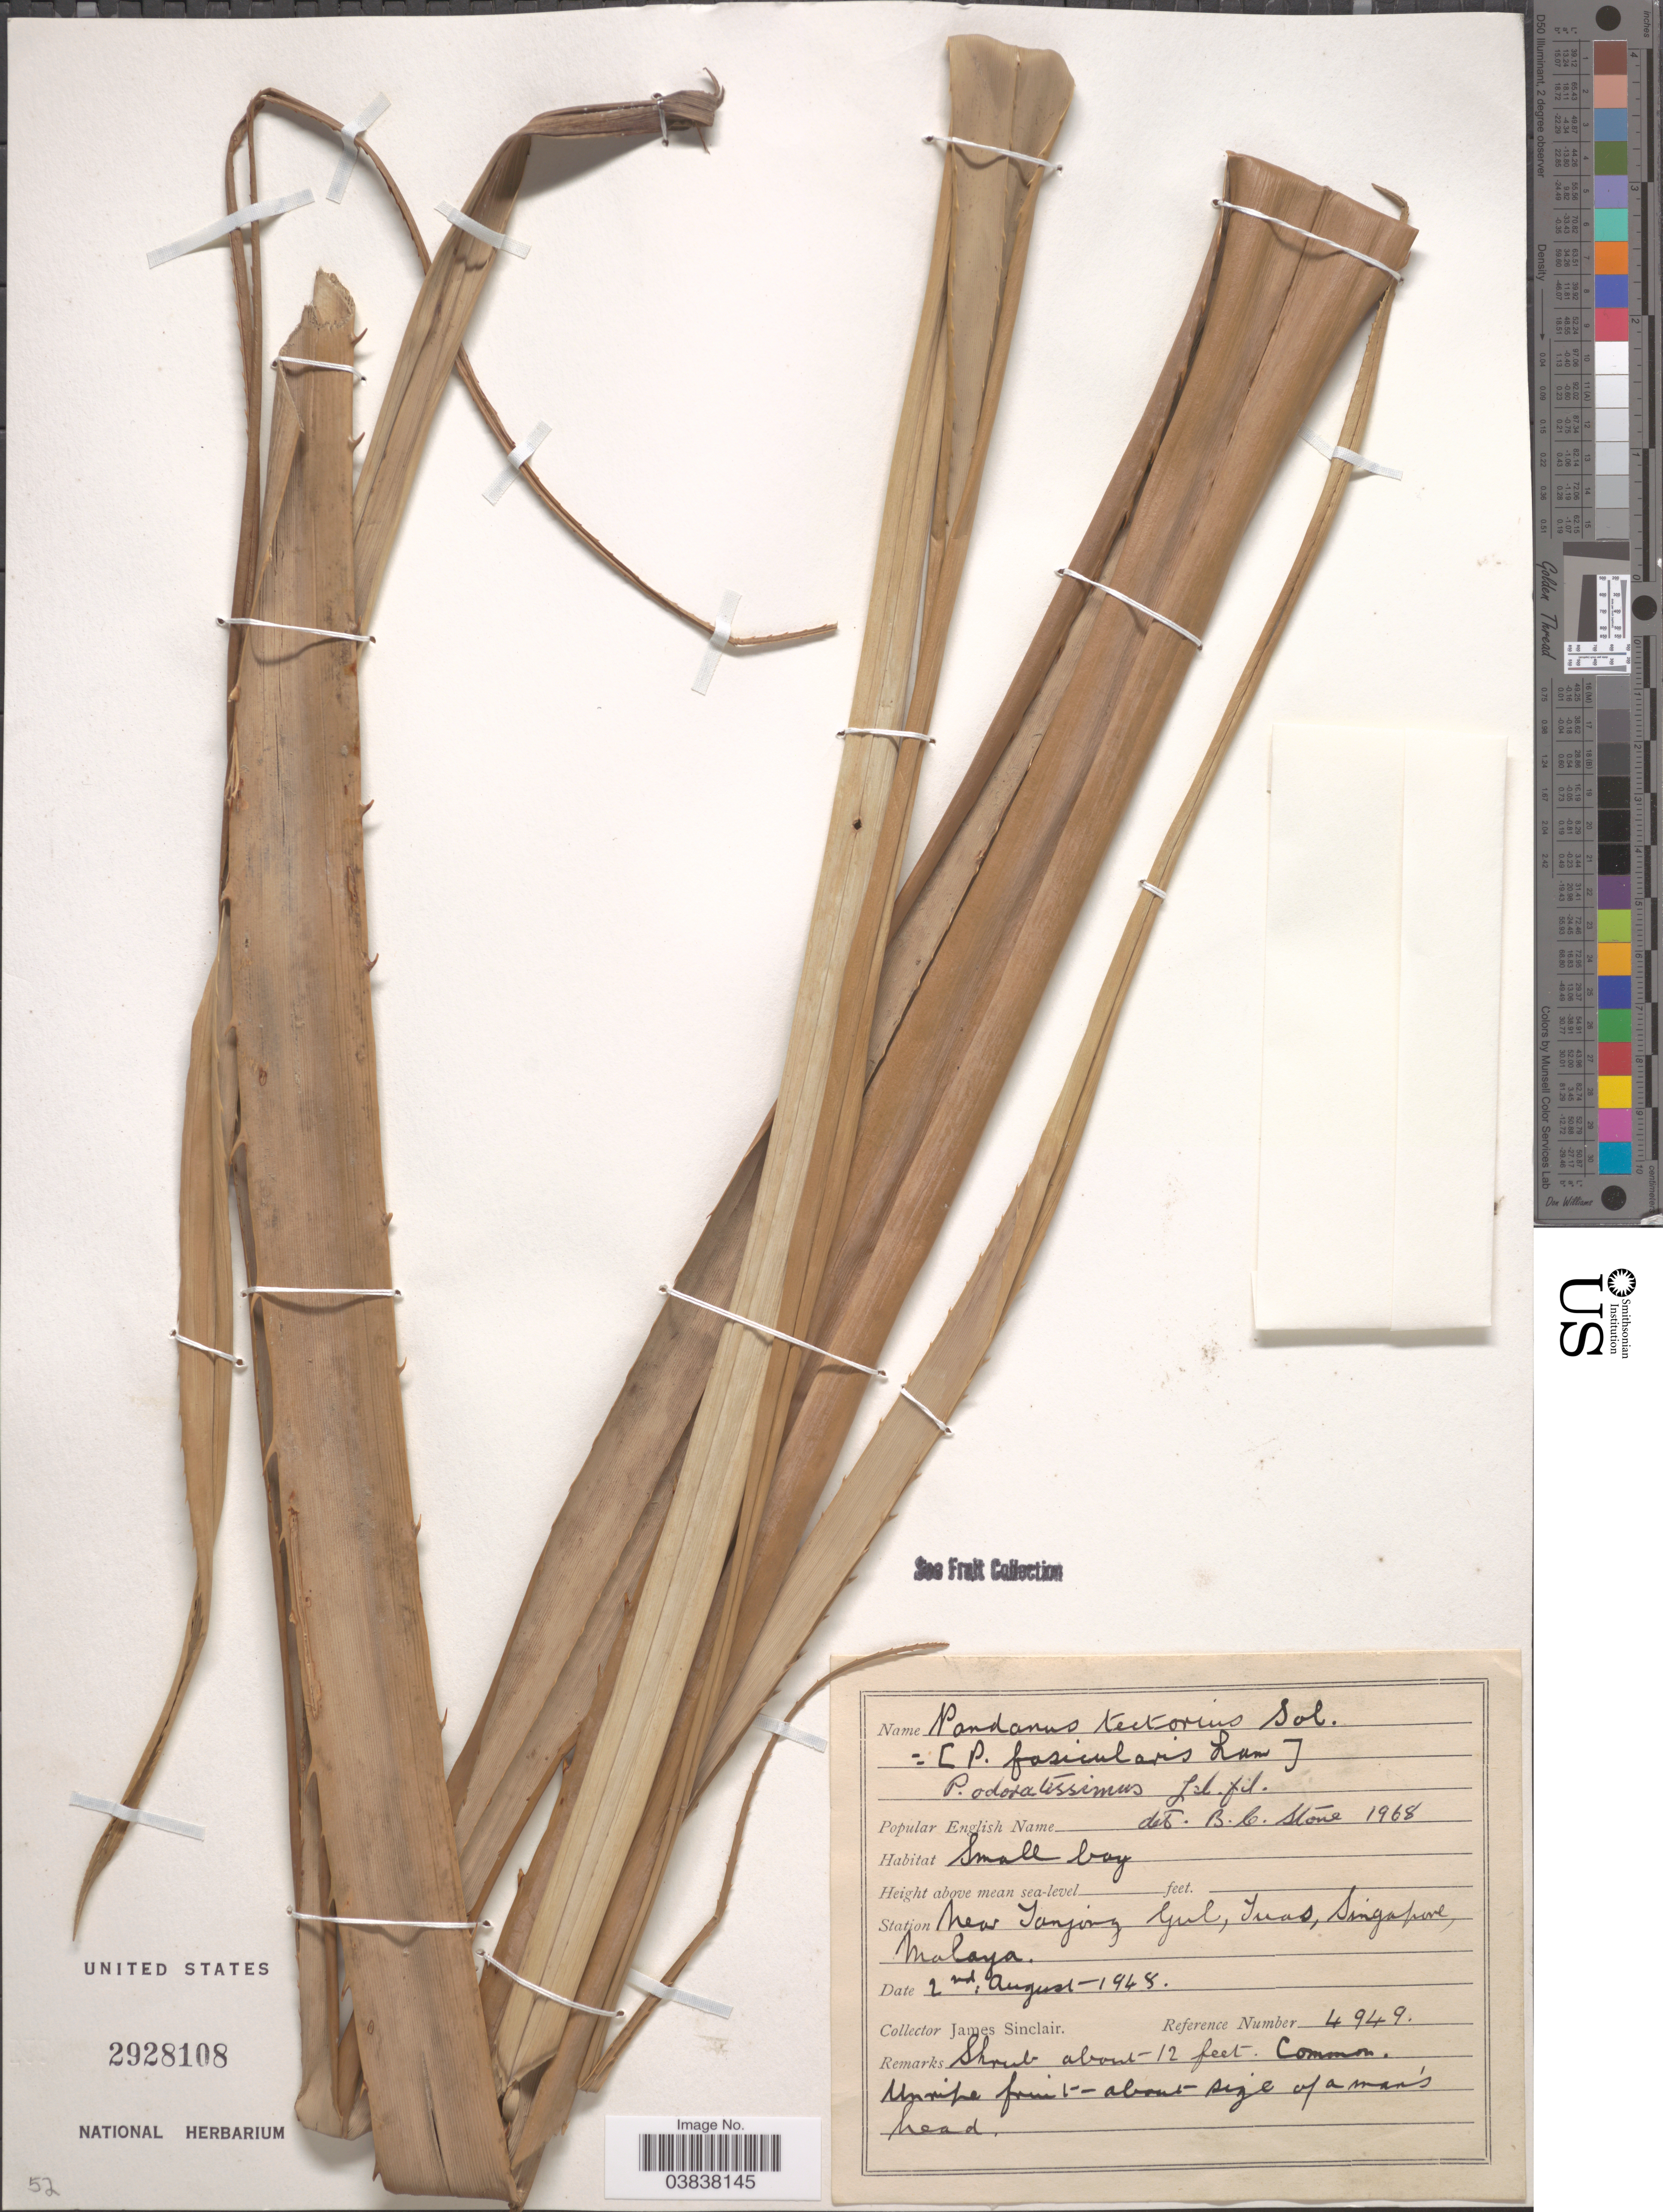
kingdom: Plantae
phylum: Tracheophyta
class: Liliopsida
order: Pandanales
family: Pandanaceae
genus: Pandanus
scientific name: Pandanus odoratissimus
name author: L. f.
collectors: J. Sinclair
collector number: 4949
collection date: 1948-08-02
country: Singapore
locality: Station. Near Tanjong Gul, Tuas, Malaya.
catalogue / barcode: US 2928108